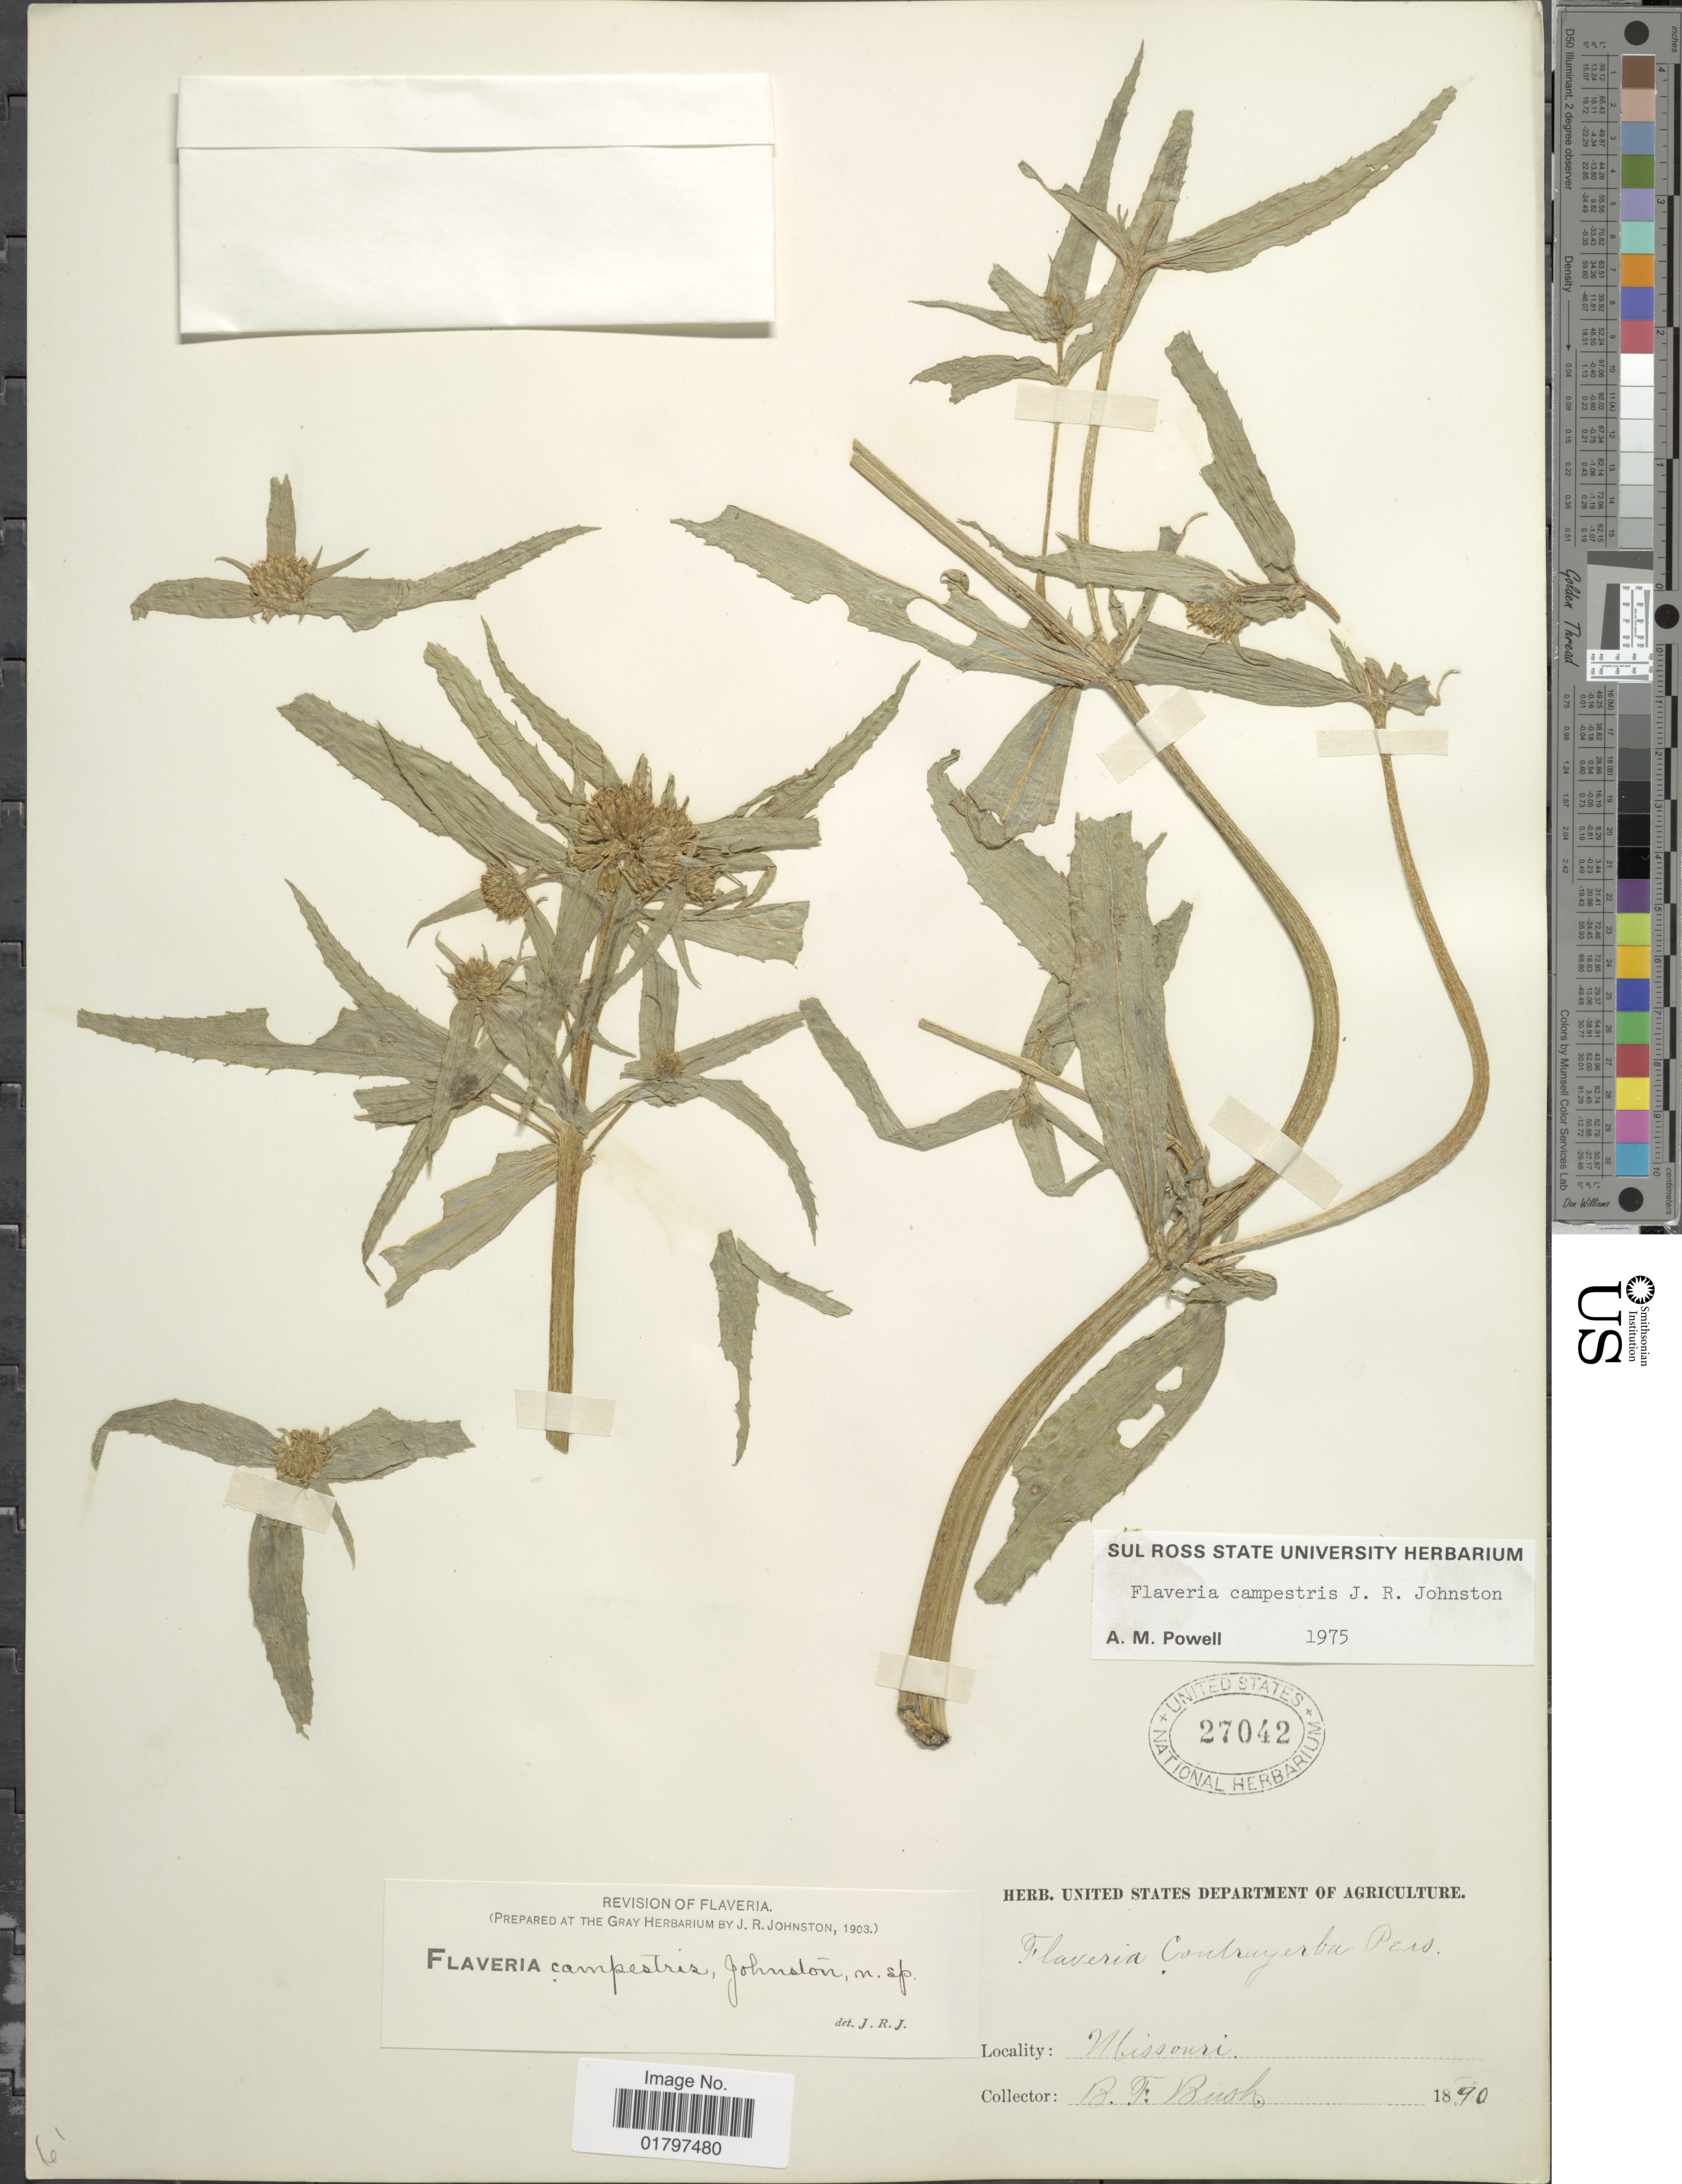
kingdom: Plantae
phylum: Tracheophyta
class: Magnoliopsida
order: Asterales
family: Asteraceae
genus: Flaveria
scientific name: Flaveria campestris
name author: J.R. Johnst.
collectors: B. F. Bush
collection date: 1890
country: United States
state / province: Missouri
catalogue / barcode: US 27042